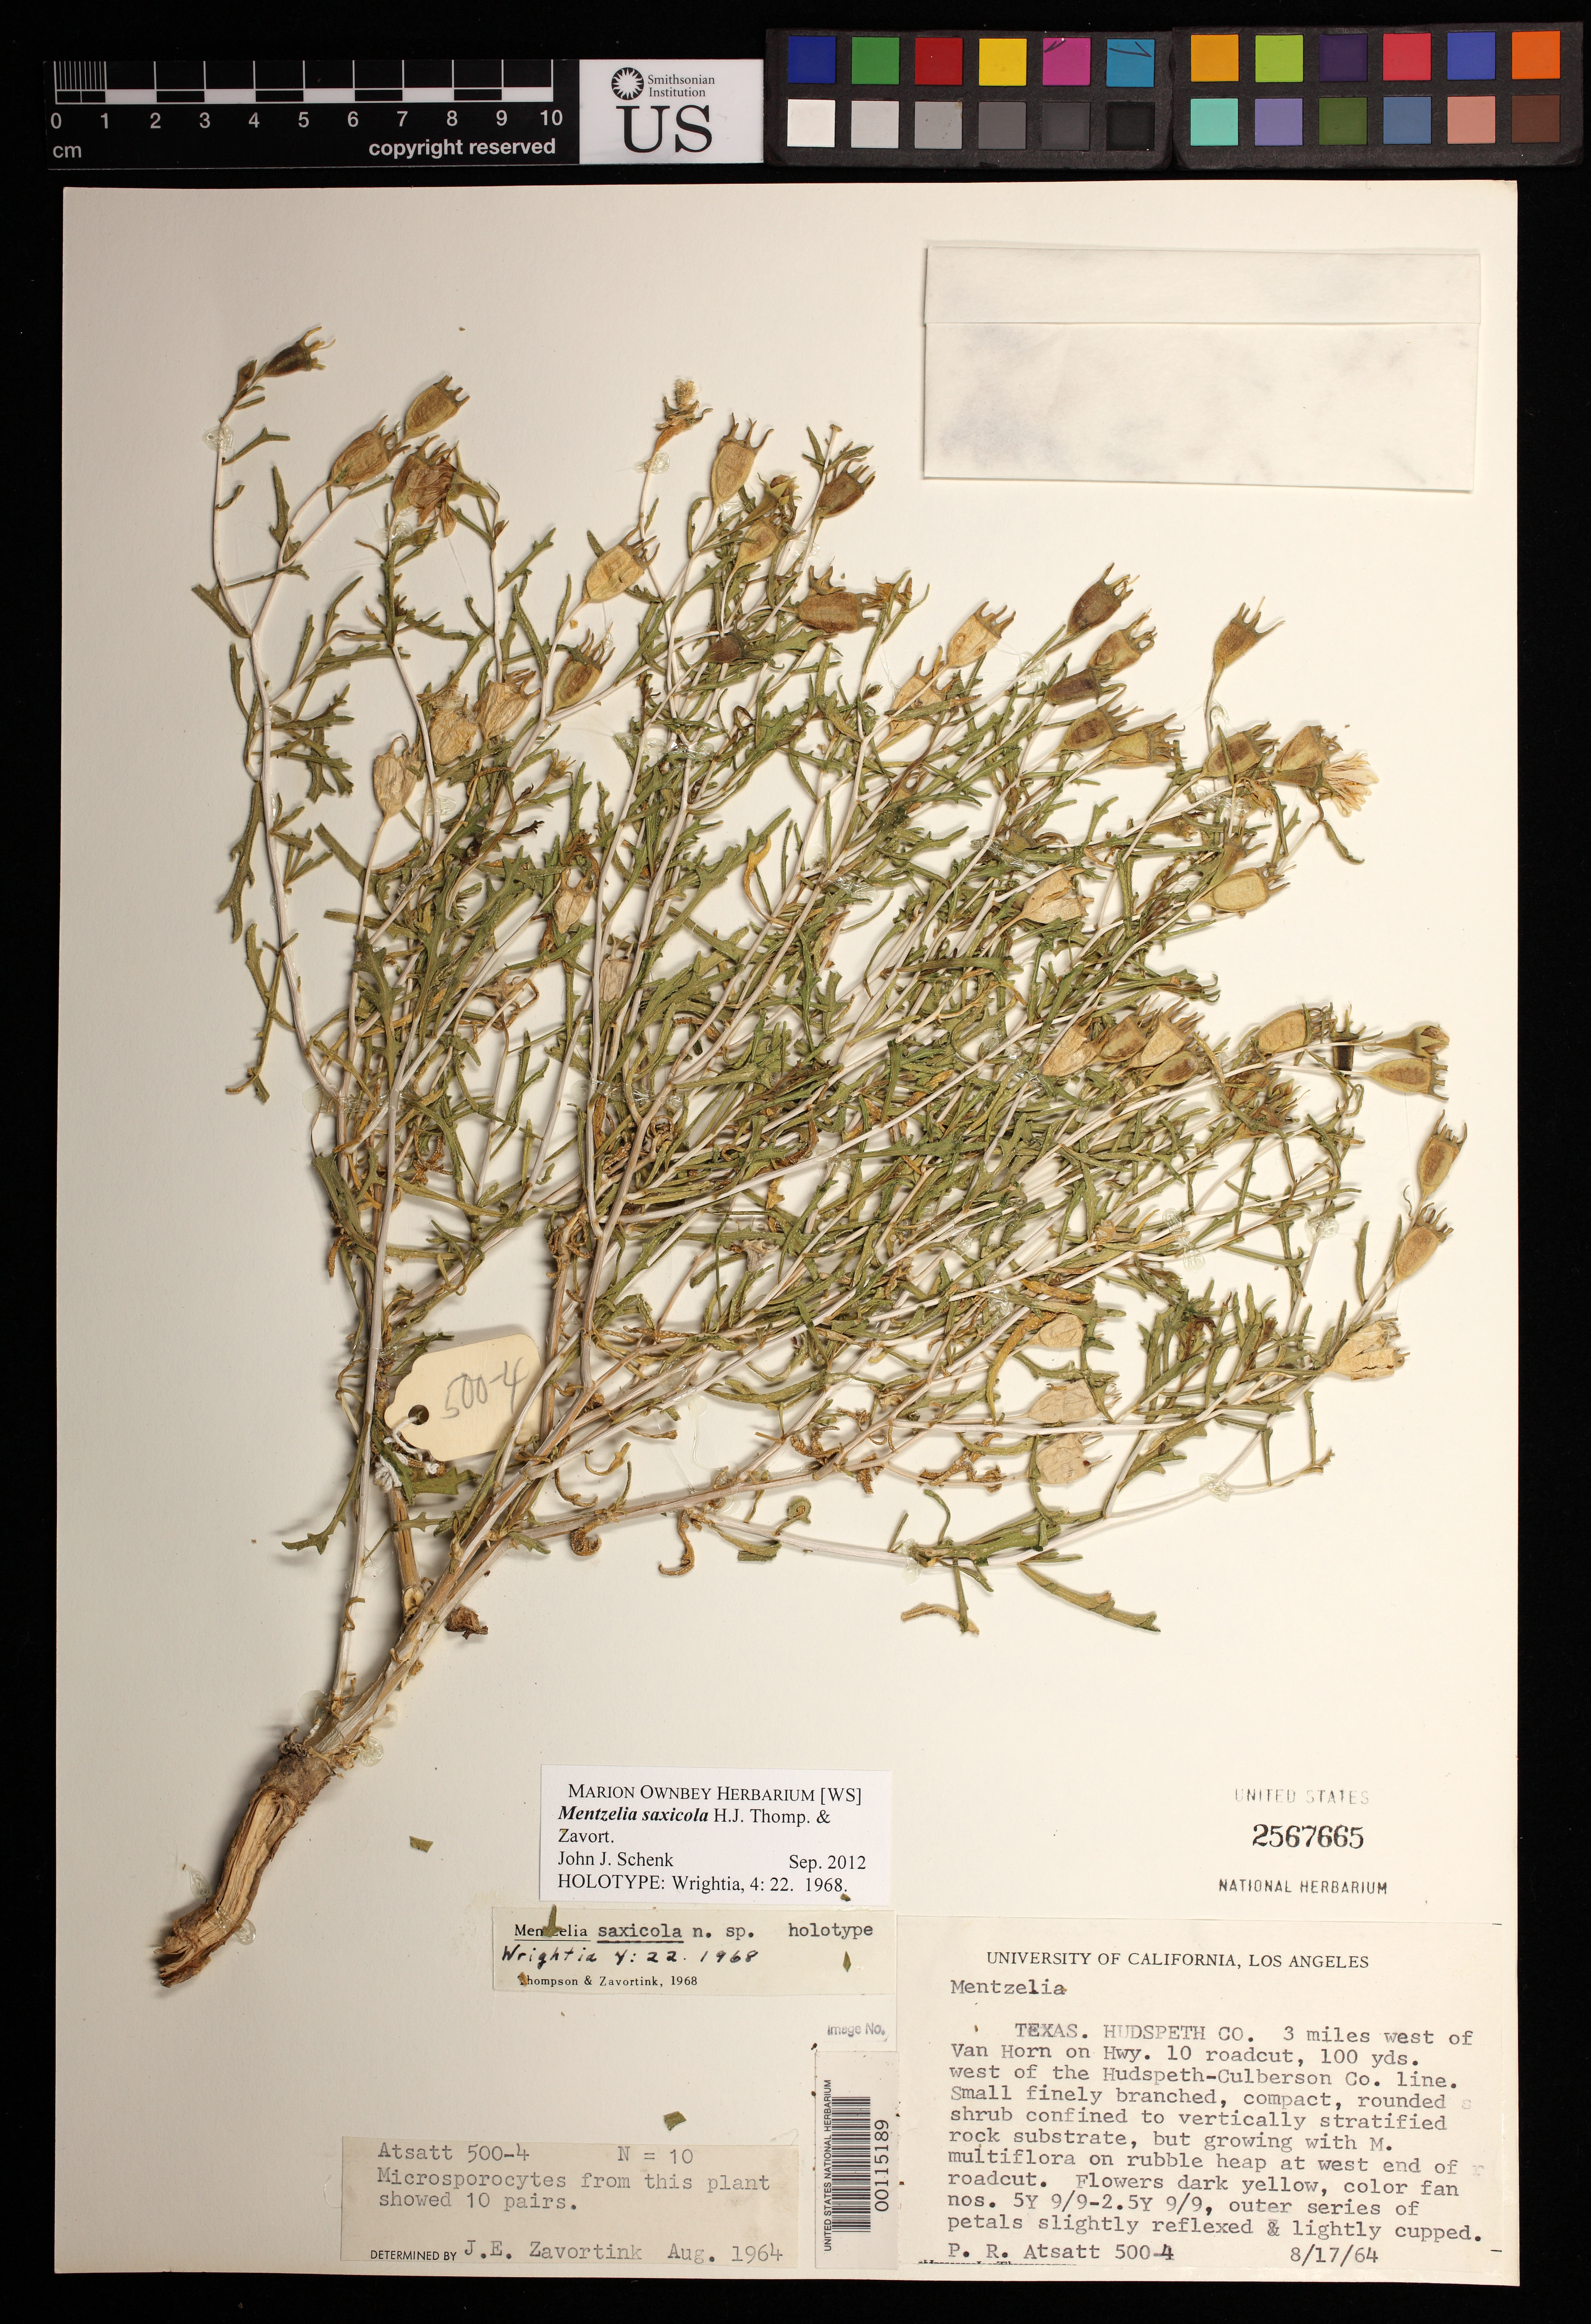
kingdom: Plantae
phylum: Tracheophyta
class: Magnoliopsida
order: Cornales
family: Loasaceae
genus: Mentzelia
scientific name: Mentzelia saxicola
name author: H.J. Thomps. & Zavort.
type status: Holotype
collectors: P. R. Atsatt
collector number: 500-4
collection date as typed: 17 Aug 1964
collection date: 1964-08-17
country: United States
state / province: Texas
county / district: Hudspeth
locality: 3 miles W of Van Hornon, US 10.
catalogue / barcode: US 2567665